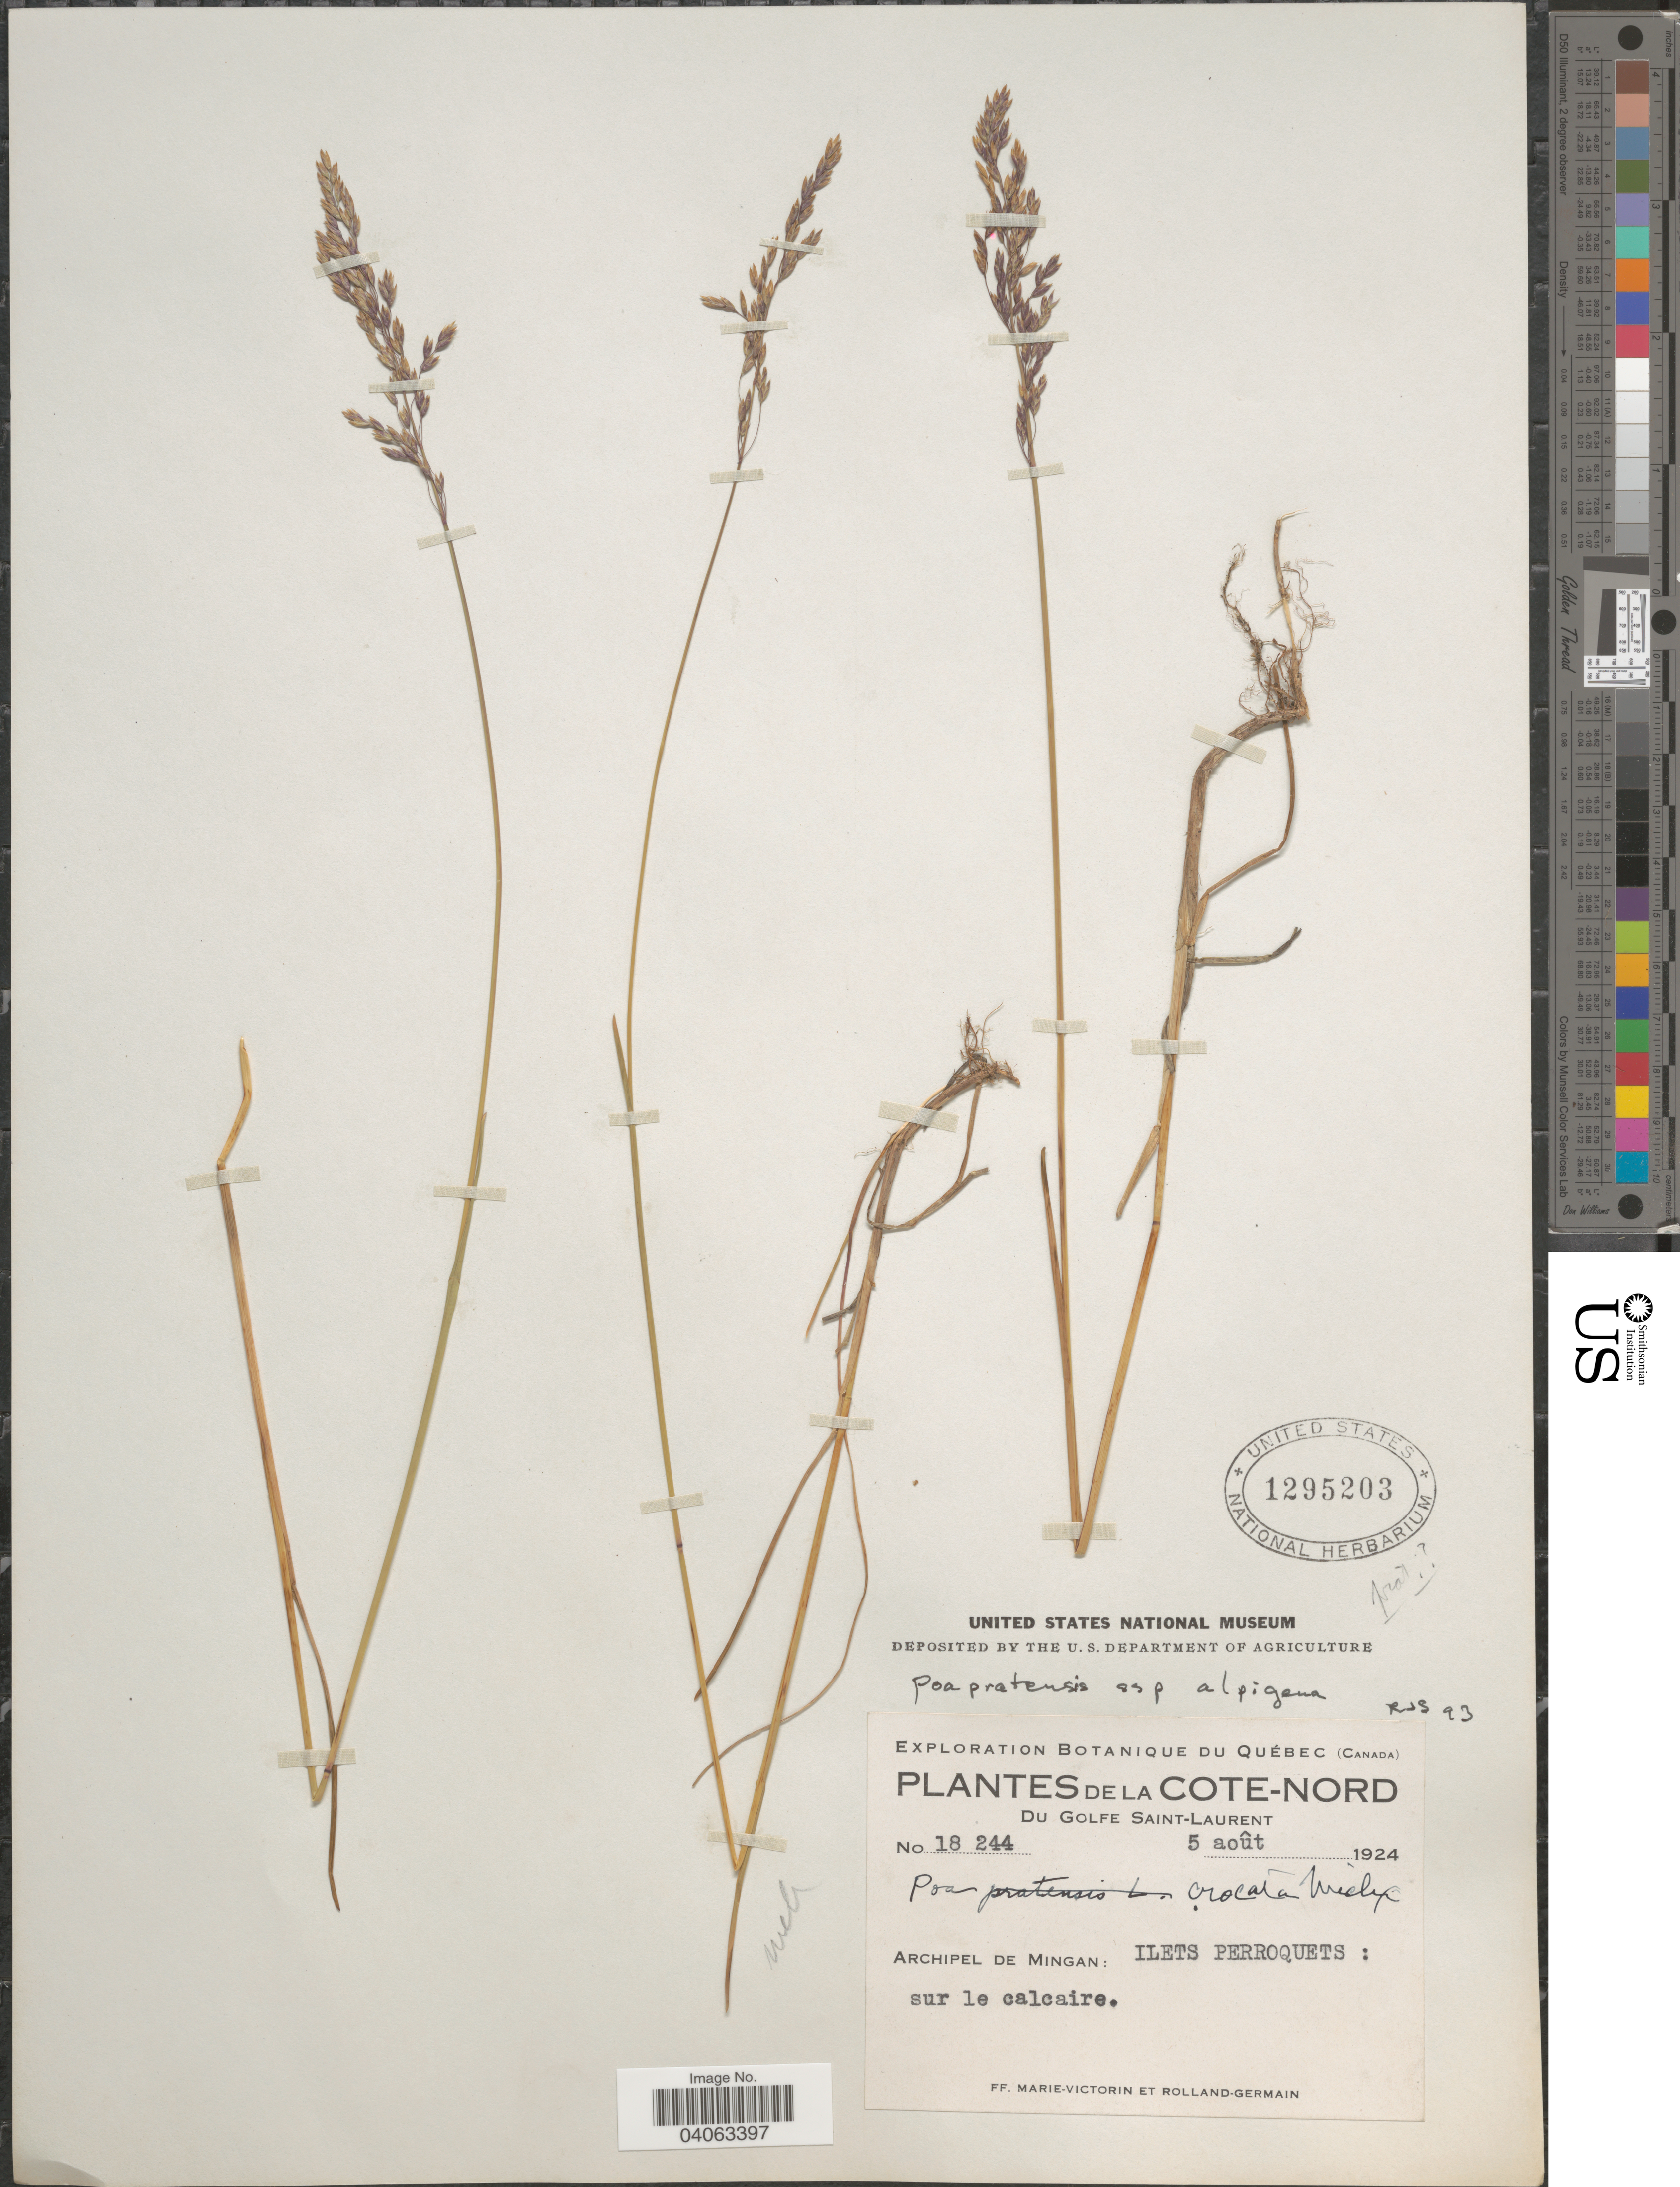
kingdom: Plantae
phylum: Tracheophyta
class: Liliopsida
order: Poales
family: Poaceae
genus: Poa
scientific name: Poa pratensis subsp. alpigena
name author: (Lindm.) Hiitonen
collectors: F. Marie-Victorin & Rolland-Germain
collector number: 18244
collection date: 1924-08-05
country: Canada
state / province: Quebec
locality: La Cote-nord du Golfe Saint-Laurent. Archipel de Mingan: Ilets Perroquets.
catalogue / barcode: US 1295203